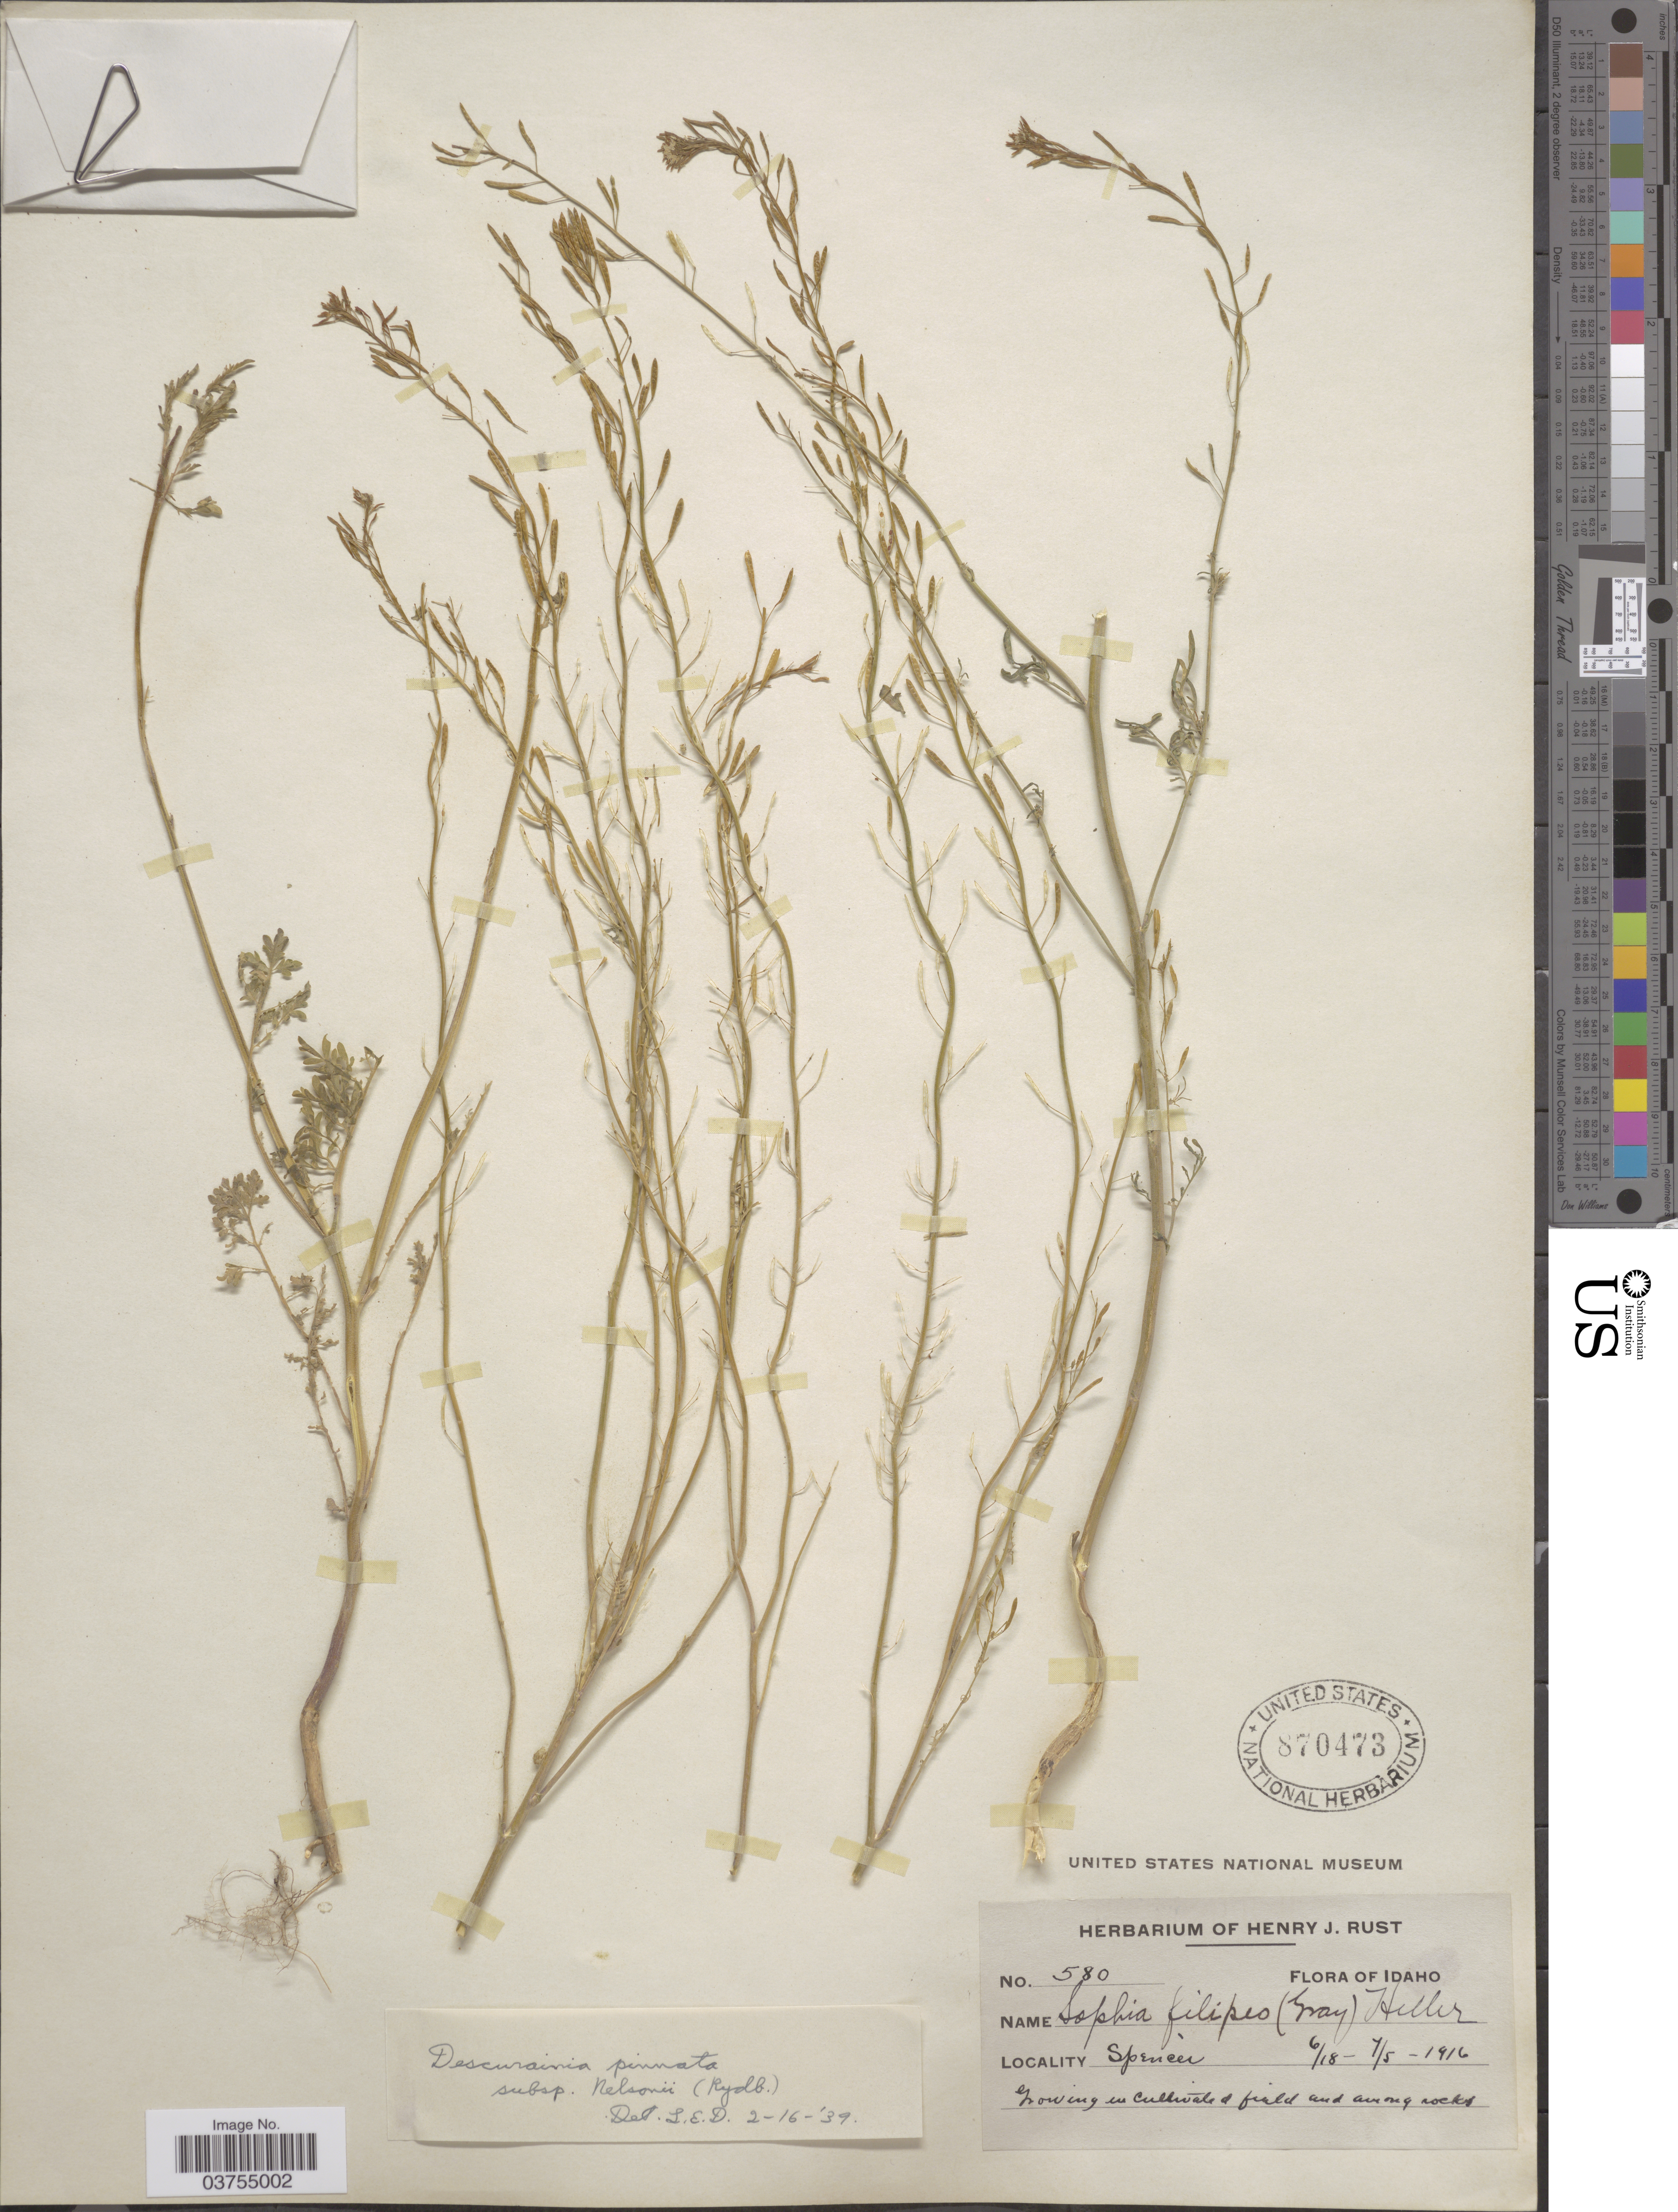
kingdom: Plantae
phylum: Tracheophyta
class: Magnoliopsida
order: Brassicales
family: Brassicaceae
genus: Descurainia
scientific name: Descurainia pinnata subsp. nelsonii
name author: (Rydb.) M. Peck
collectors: ex herb. Henry J. Rust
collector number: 580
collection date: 1916-06-18/1916-07-05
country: United States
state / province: Idaho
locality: Spencer.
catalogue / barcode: US 870473